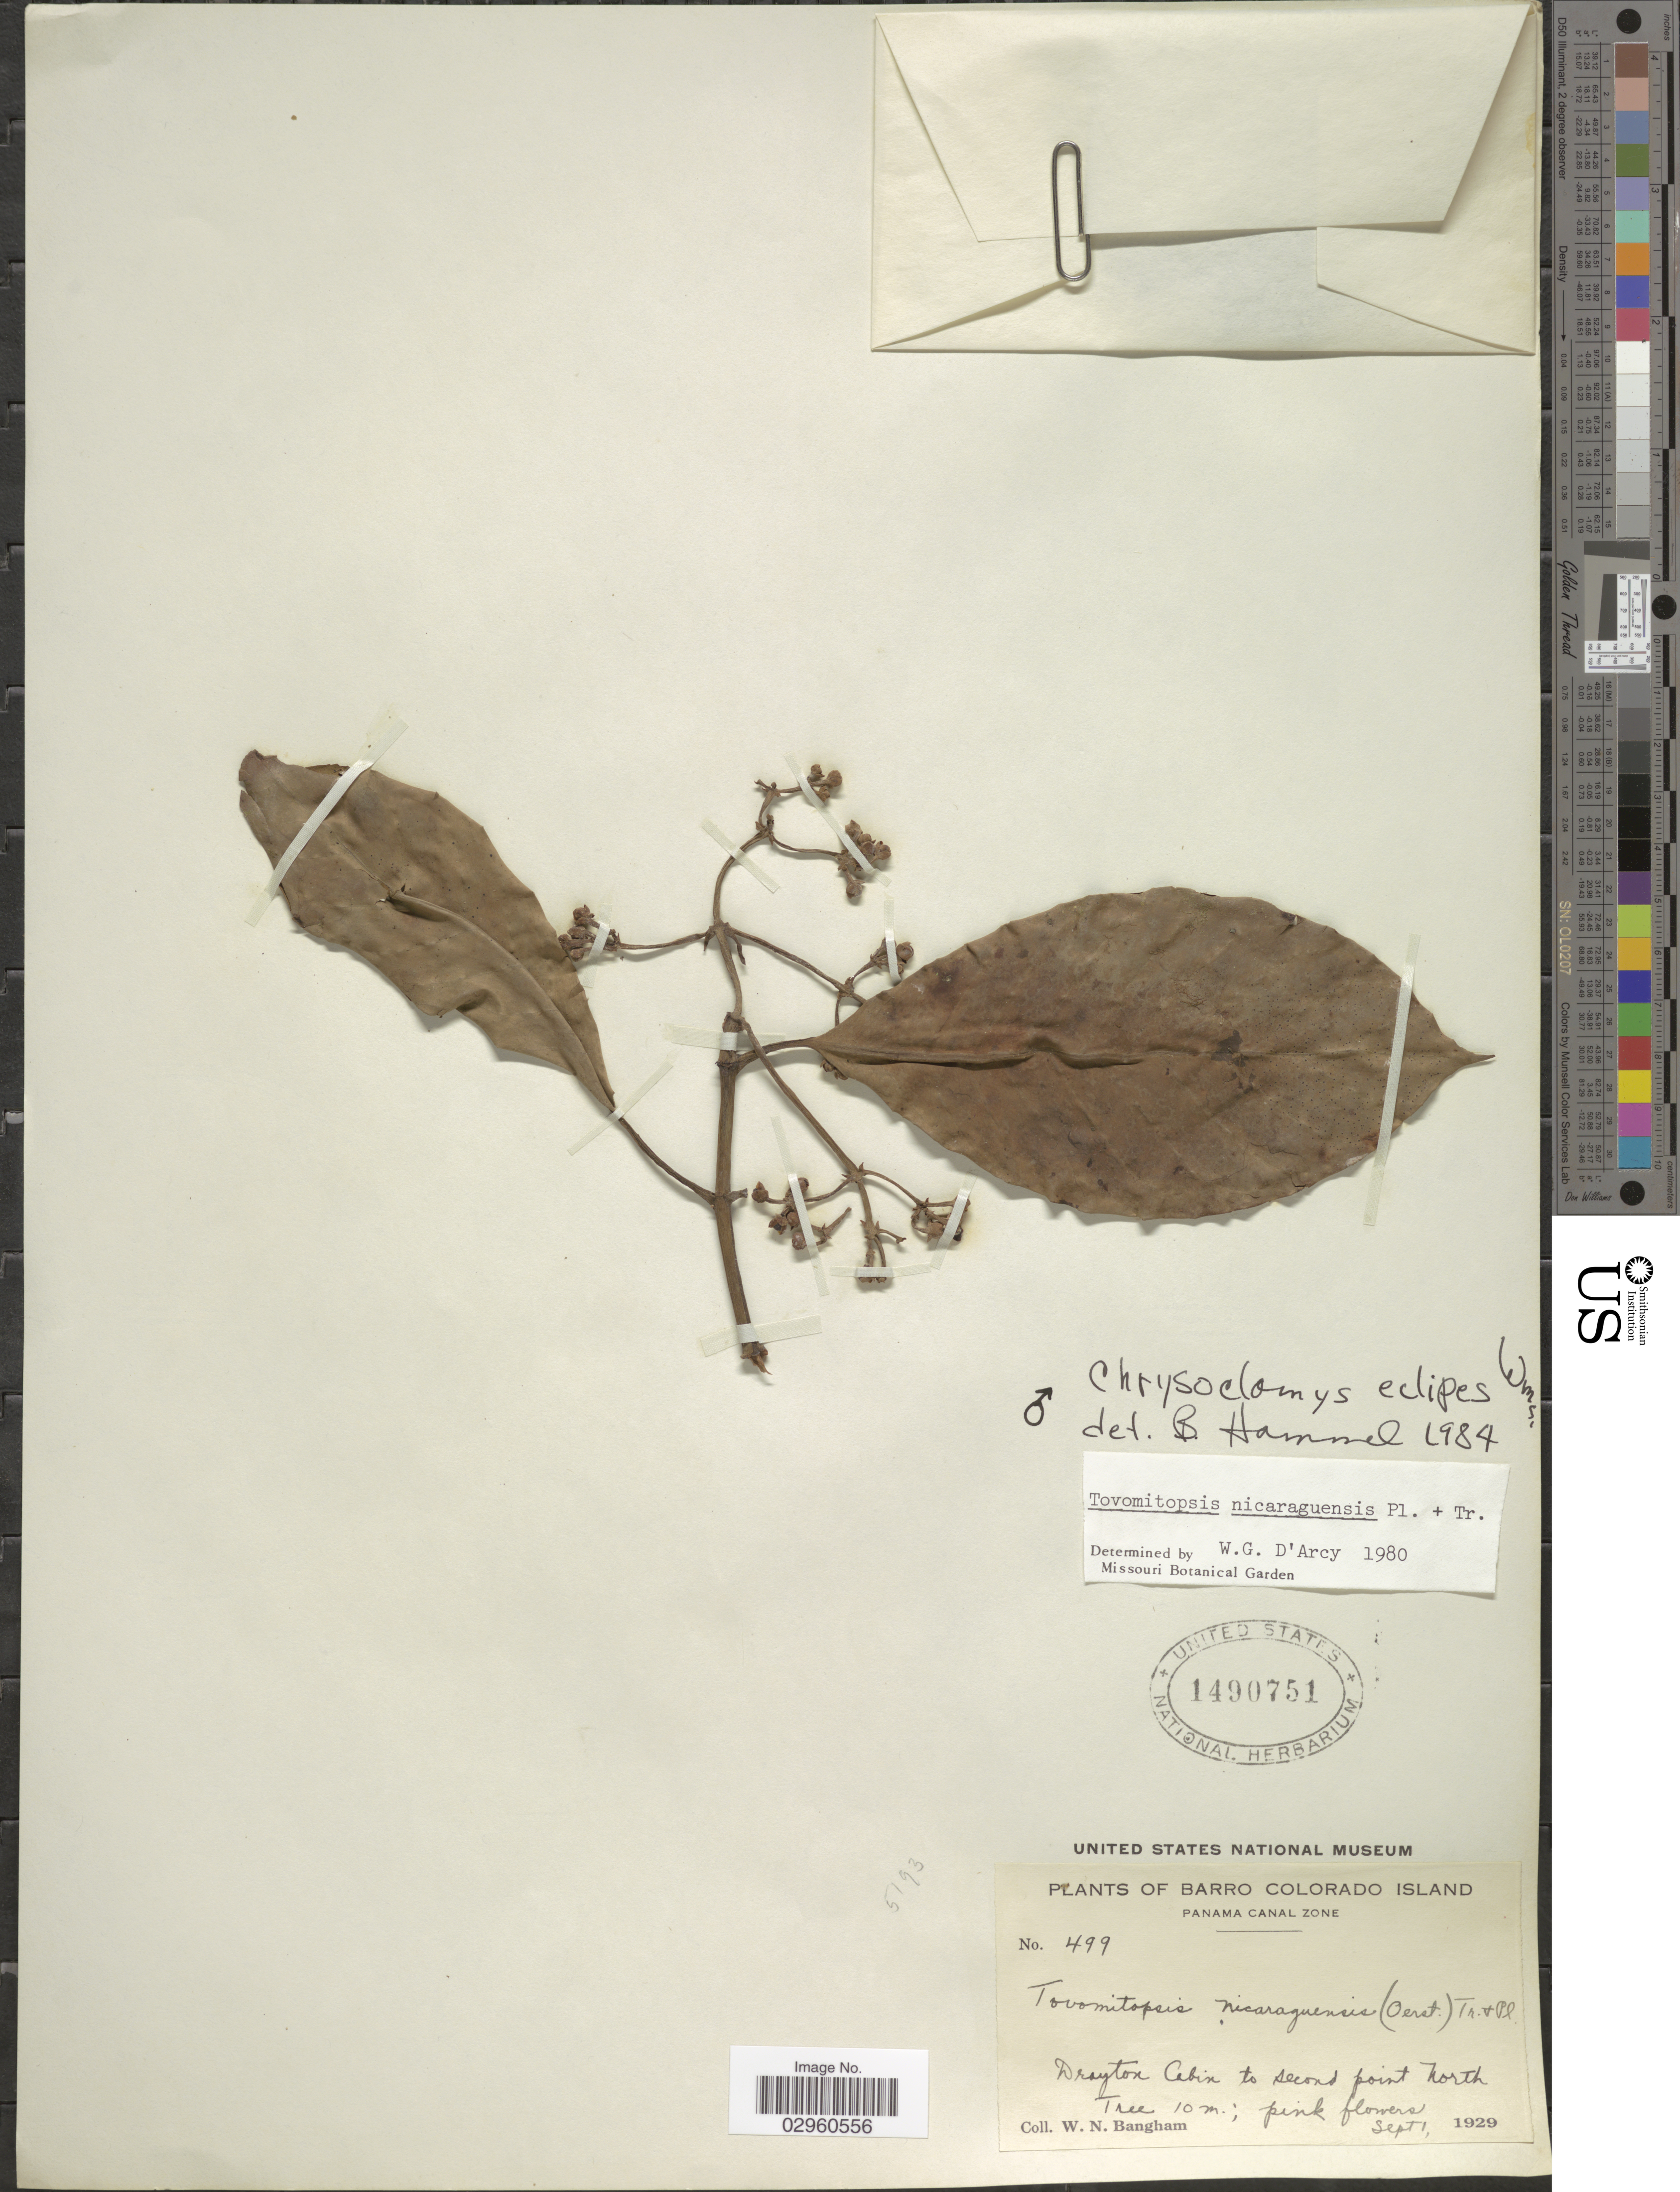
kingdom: Plantae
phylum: Tracheophyta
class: Magnoliopsida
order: Malpighiales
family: Clusiaceae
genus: Chrysochlamys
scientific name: Chrysochlamys eclipes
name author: L.O. Williams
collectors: W. Bangham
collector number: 499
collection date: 1929-09-01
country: Panama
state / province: Panamá Oeste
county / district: Canal Zone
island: Barro Colorado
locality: Barro Colorado Island. Panama Canal Zone. Draytox Cabin to second point north.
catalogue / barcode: US 1490751